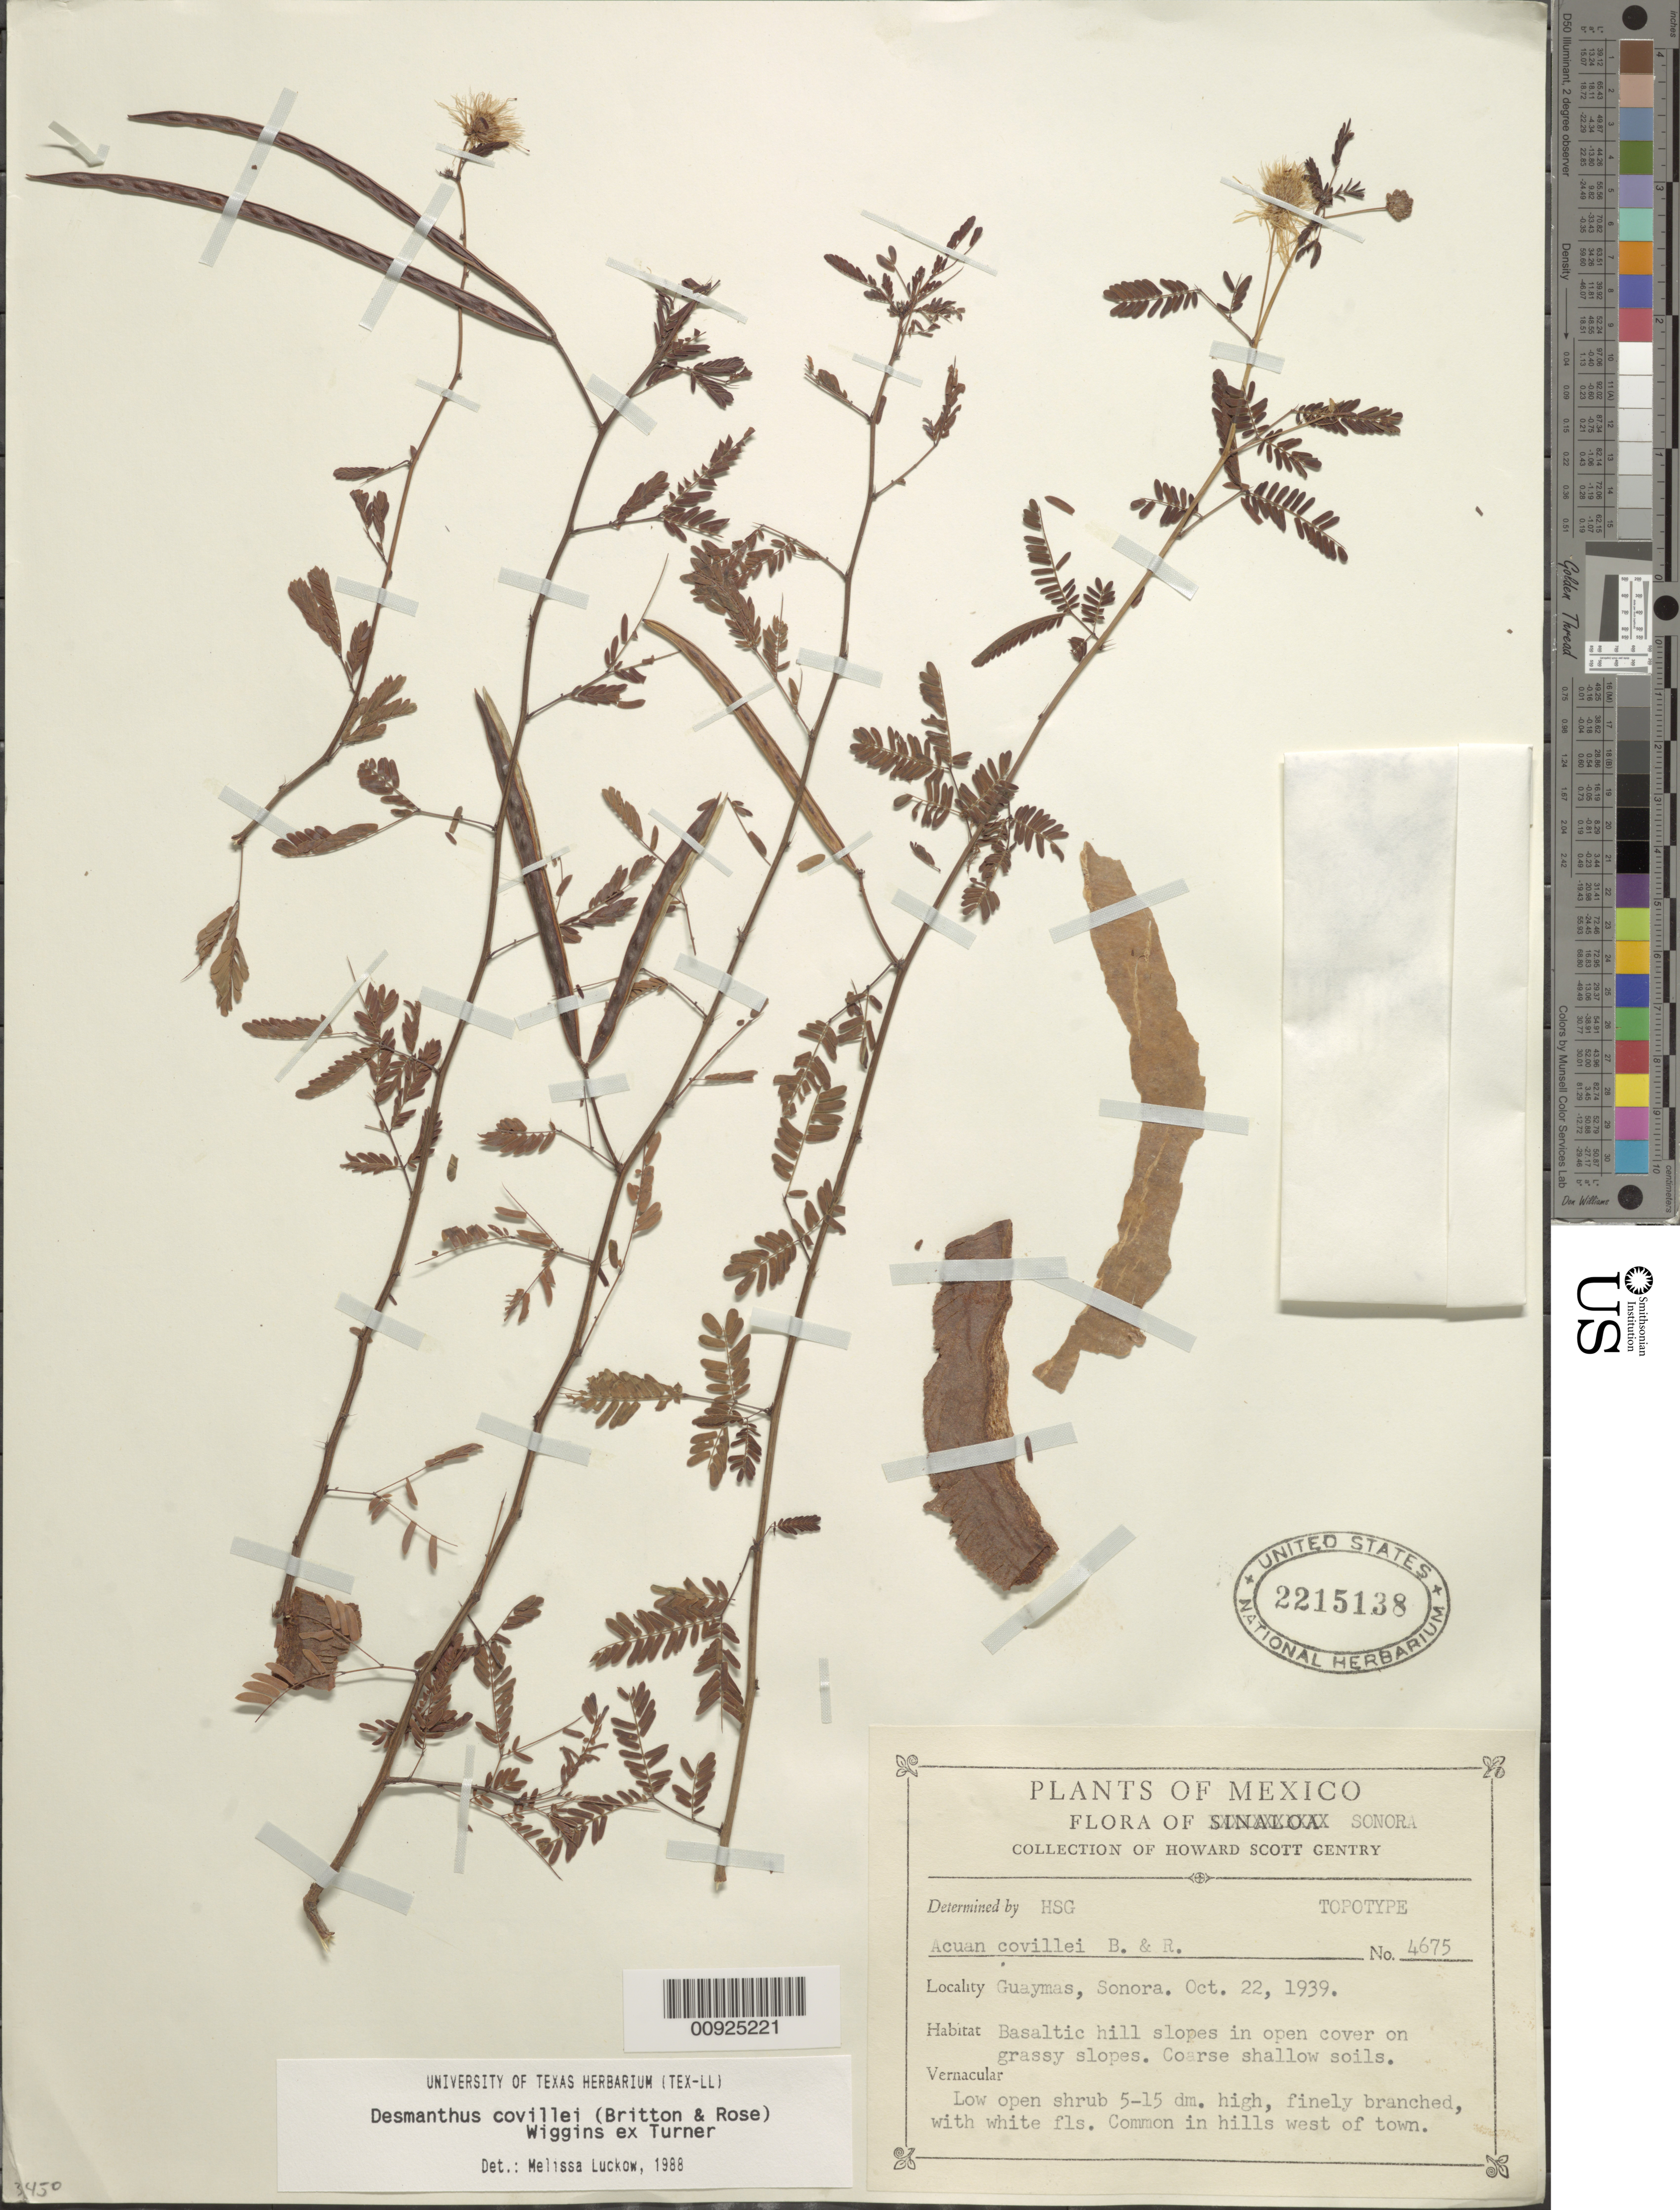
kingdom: Plantae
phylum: Tracheophyta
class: Magnoliopsida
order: Fabales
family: Fabaceae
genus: Desmanthus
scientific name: Desmanthus covillei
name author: (Britton) Wiggins ex B.L. Turner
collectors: H. S. Gentry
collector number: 4675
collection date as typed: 22 Oct 1939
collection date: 1939-10-22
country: Mexico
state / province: Sonora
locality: Guaymas, Sonora.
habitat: Basaltic hill slopes in open cover on grassy slopes. Coarse shallow soils.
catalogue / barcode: US 2215138